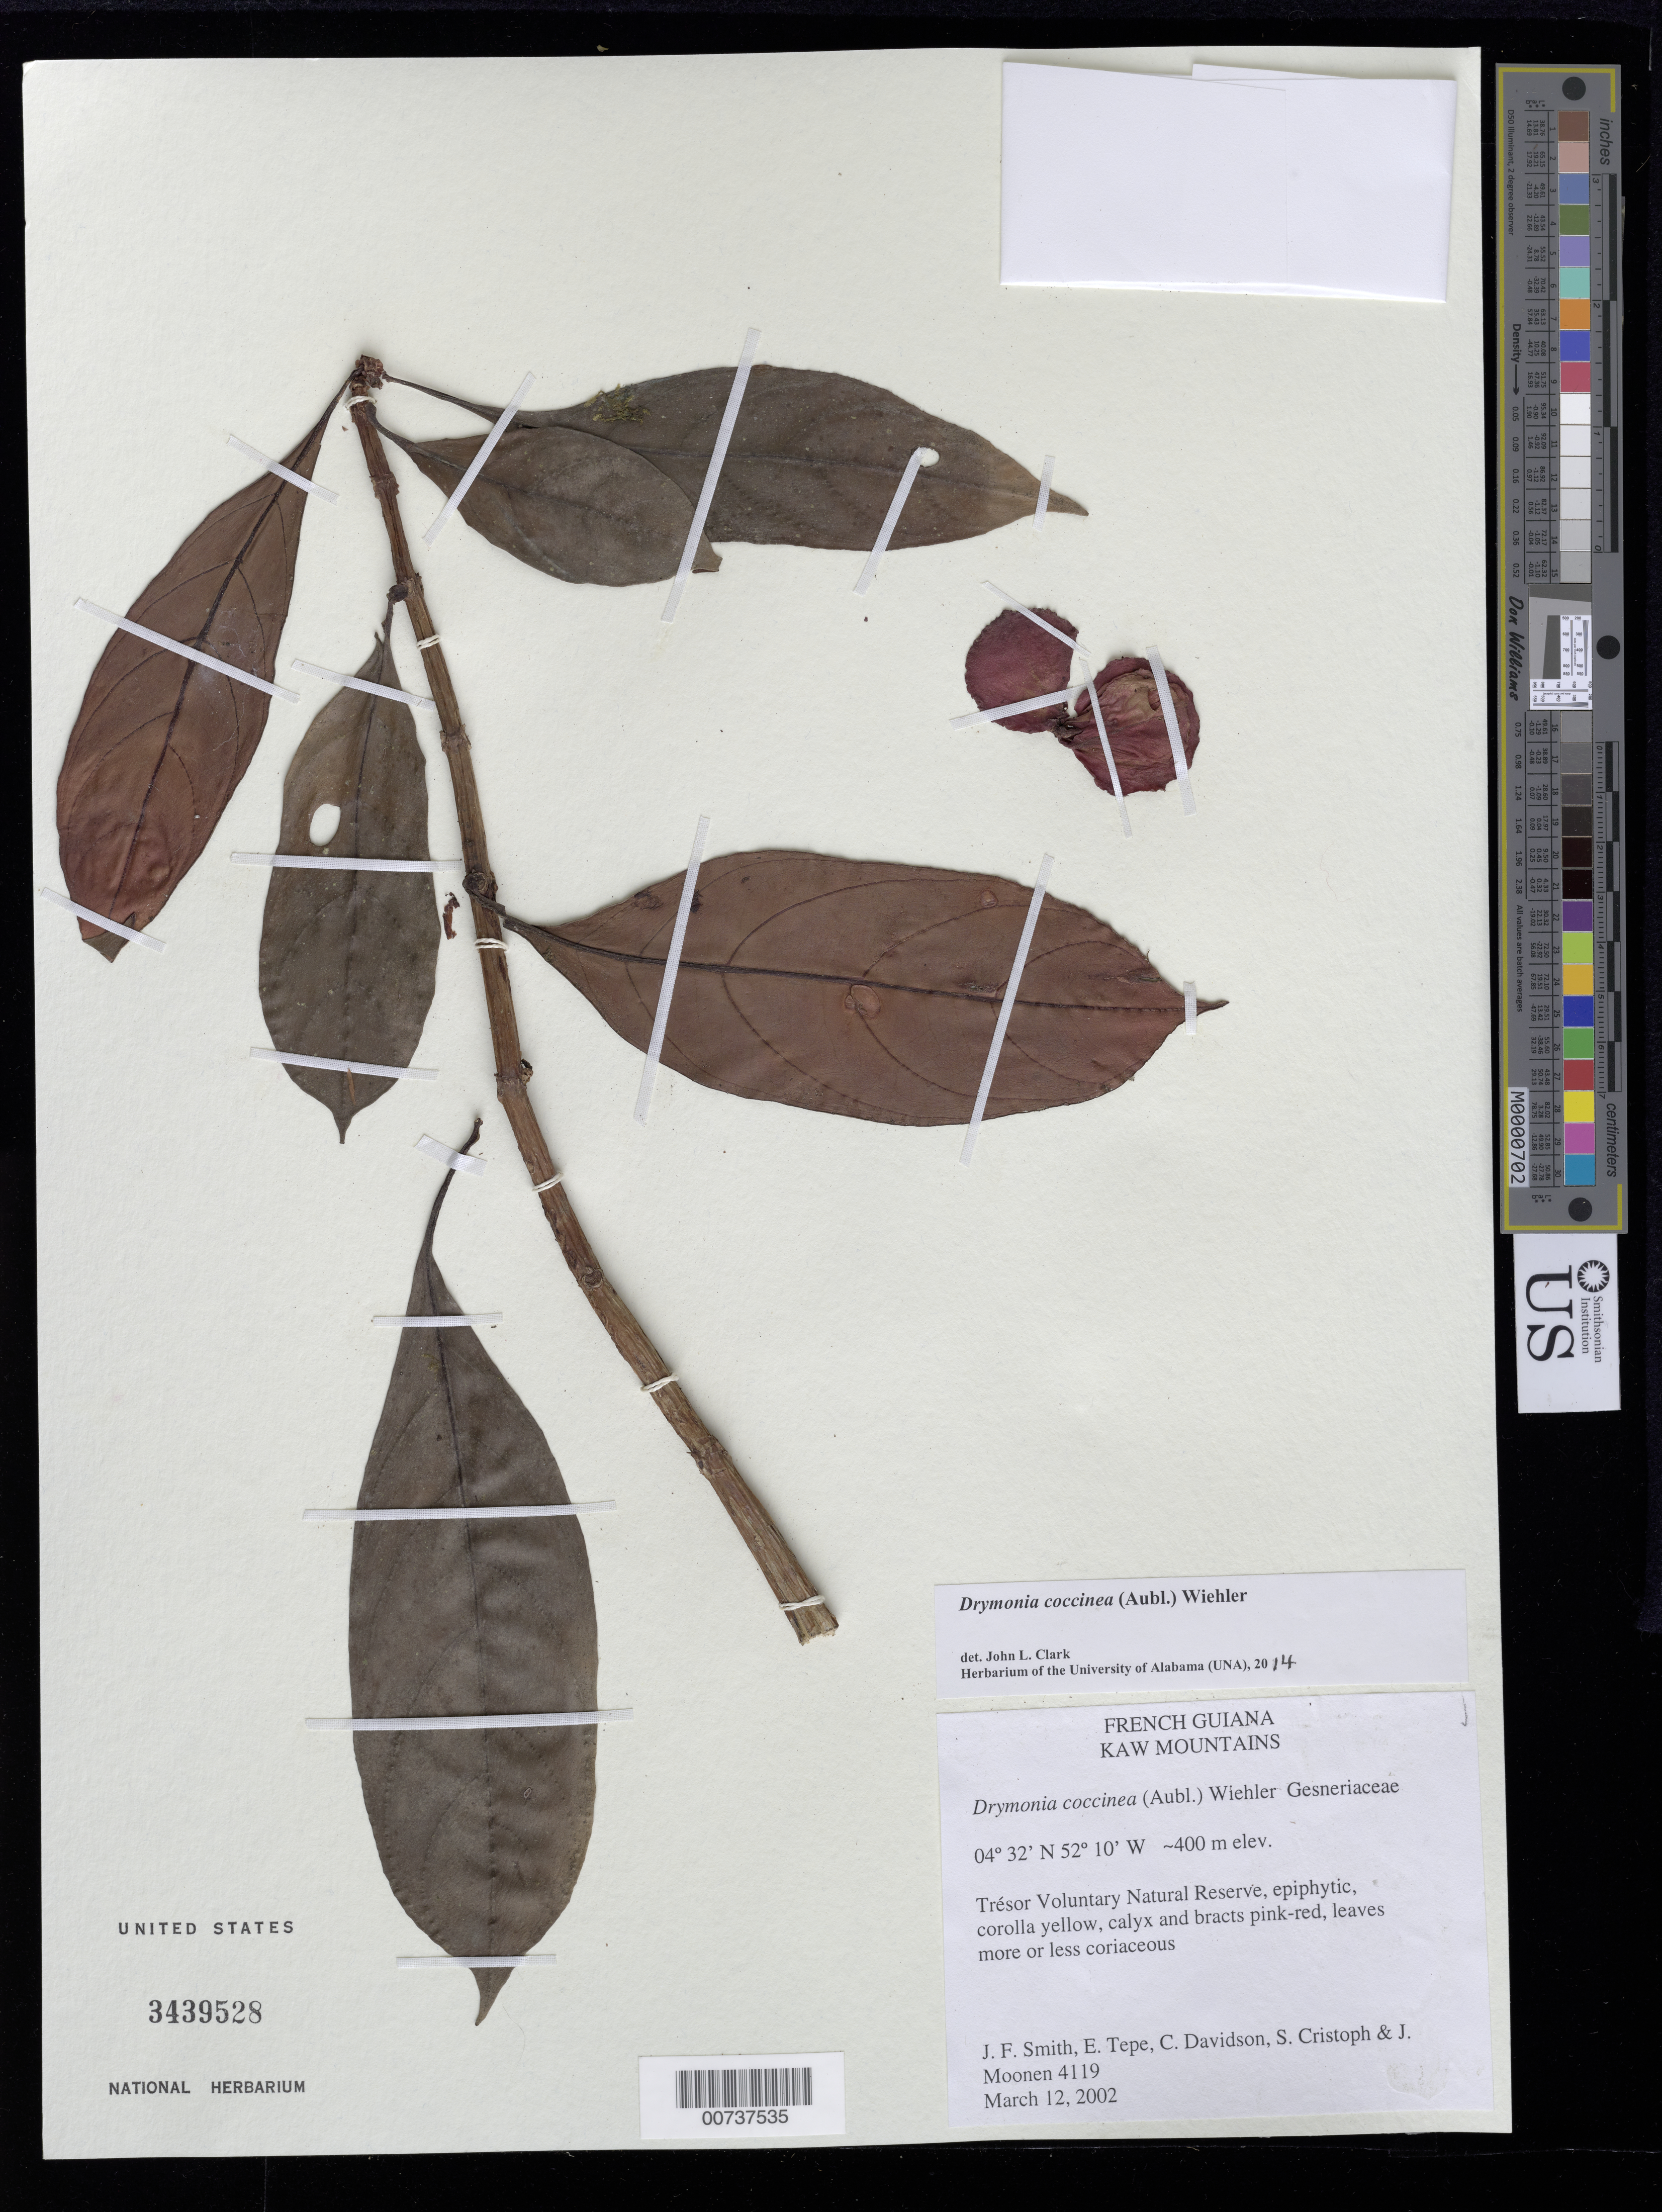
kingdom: Plantae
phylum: Tracheophyta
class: Magnoliopsida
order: Lamiales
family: Gesneriaceae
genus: Drymonia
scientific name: Drymonia coccinea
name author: (Aubl.) Wiehler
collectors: J. Smith, E. Tepe, C. Davidson, S. Cristoph & J. Moonen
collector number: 4119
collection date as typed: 12 Mar 2002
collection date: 2002-03-12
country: French Guiana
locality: Kaw Mountains, Trésor Voluntary Natural Reserve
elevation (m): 400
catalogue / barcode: US 3439528